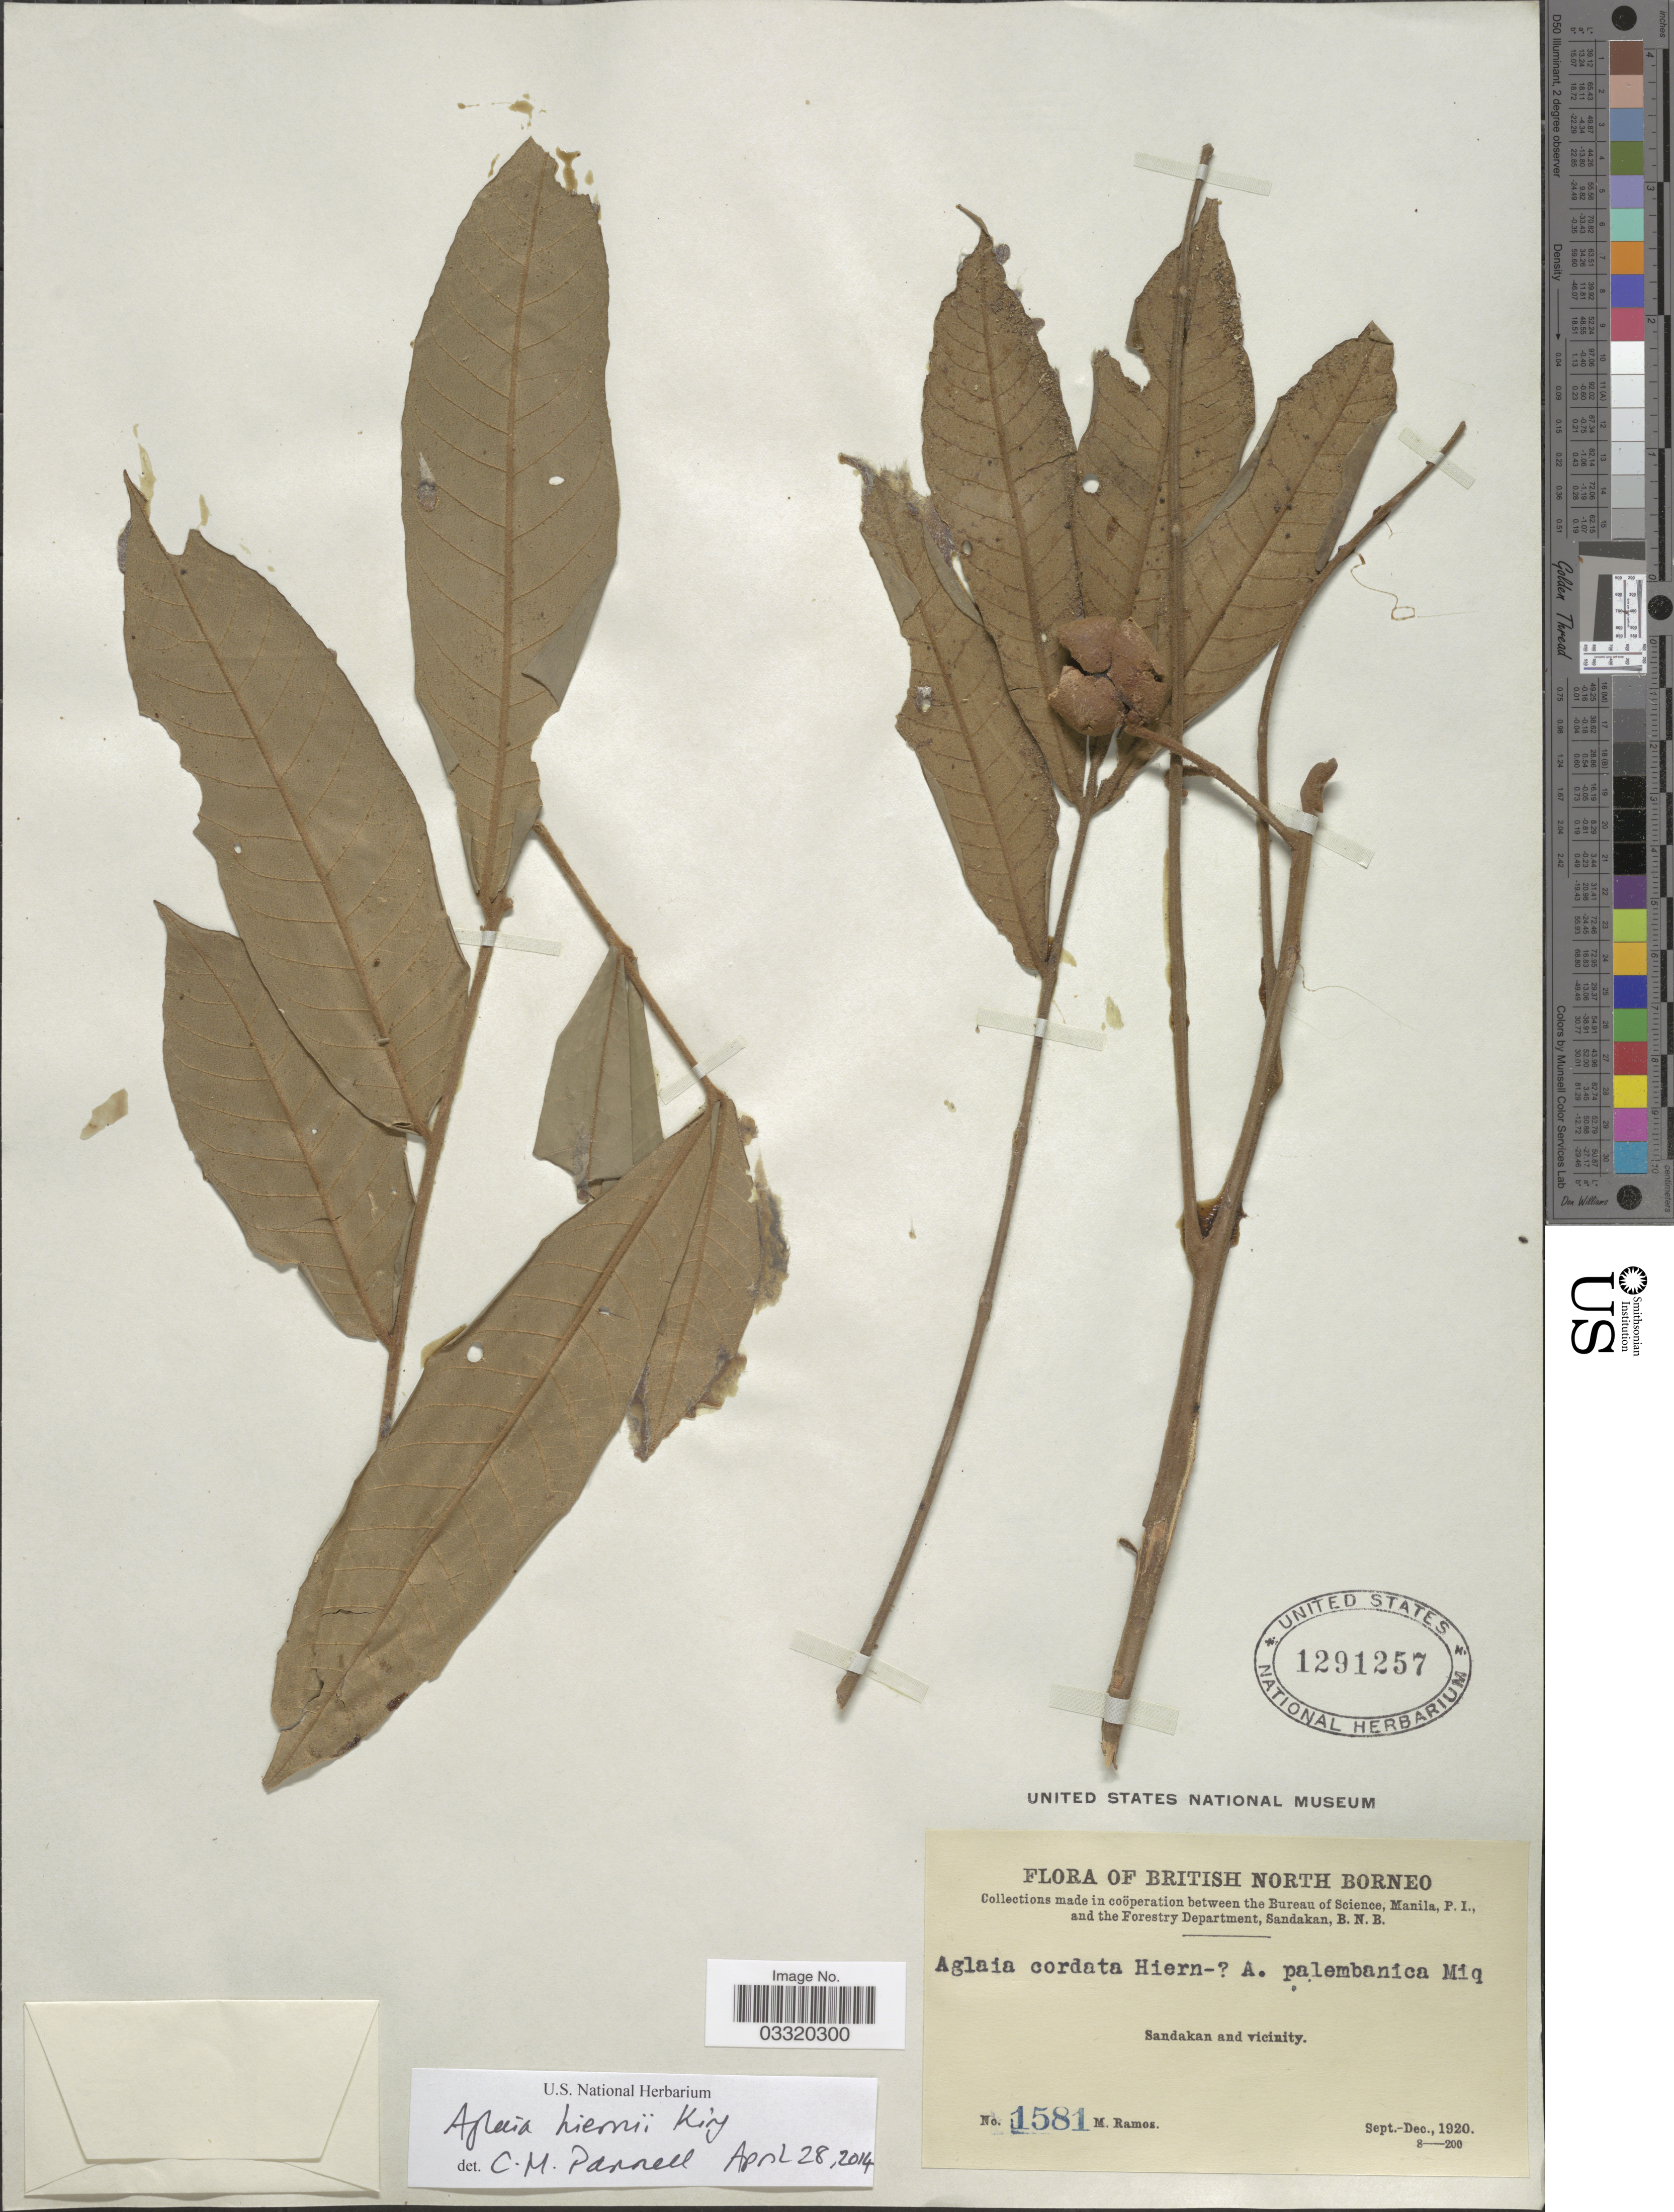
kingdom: Plantae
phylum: Tracheophyta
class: Magnoliopsida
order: Sapindales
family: Meliaceae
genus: Aglaia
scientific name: Aglaia hiernii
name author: King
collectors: M. Ramos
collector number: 1581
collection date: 1920-09/1920-12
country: Malaysia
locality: British North Borneo. Sandakan and vicinity.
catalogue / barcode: US 1291257